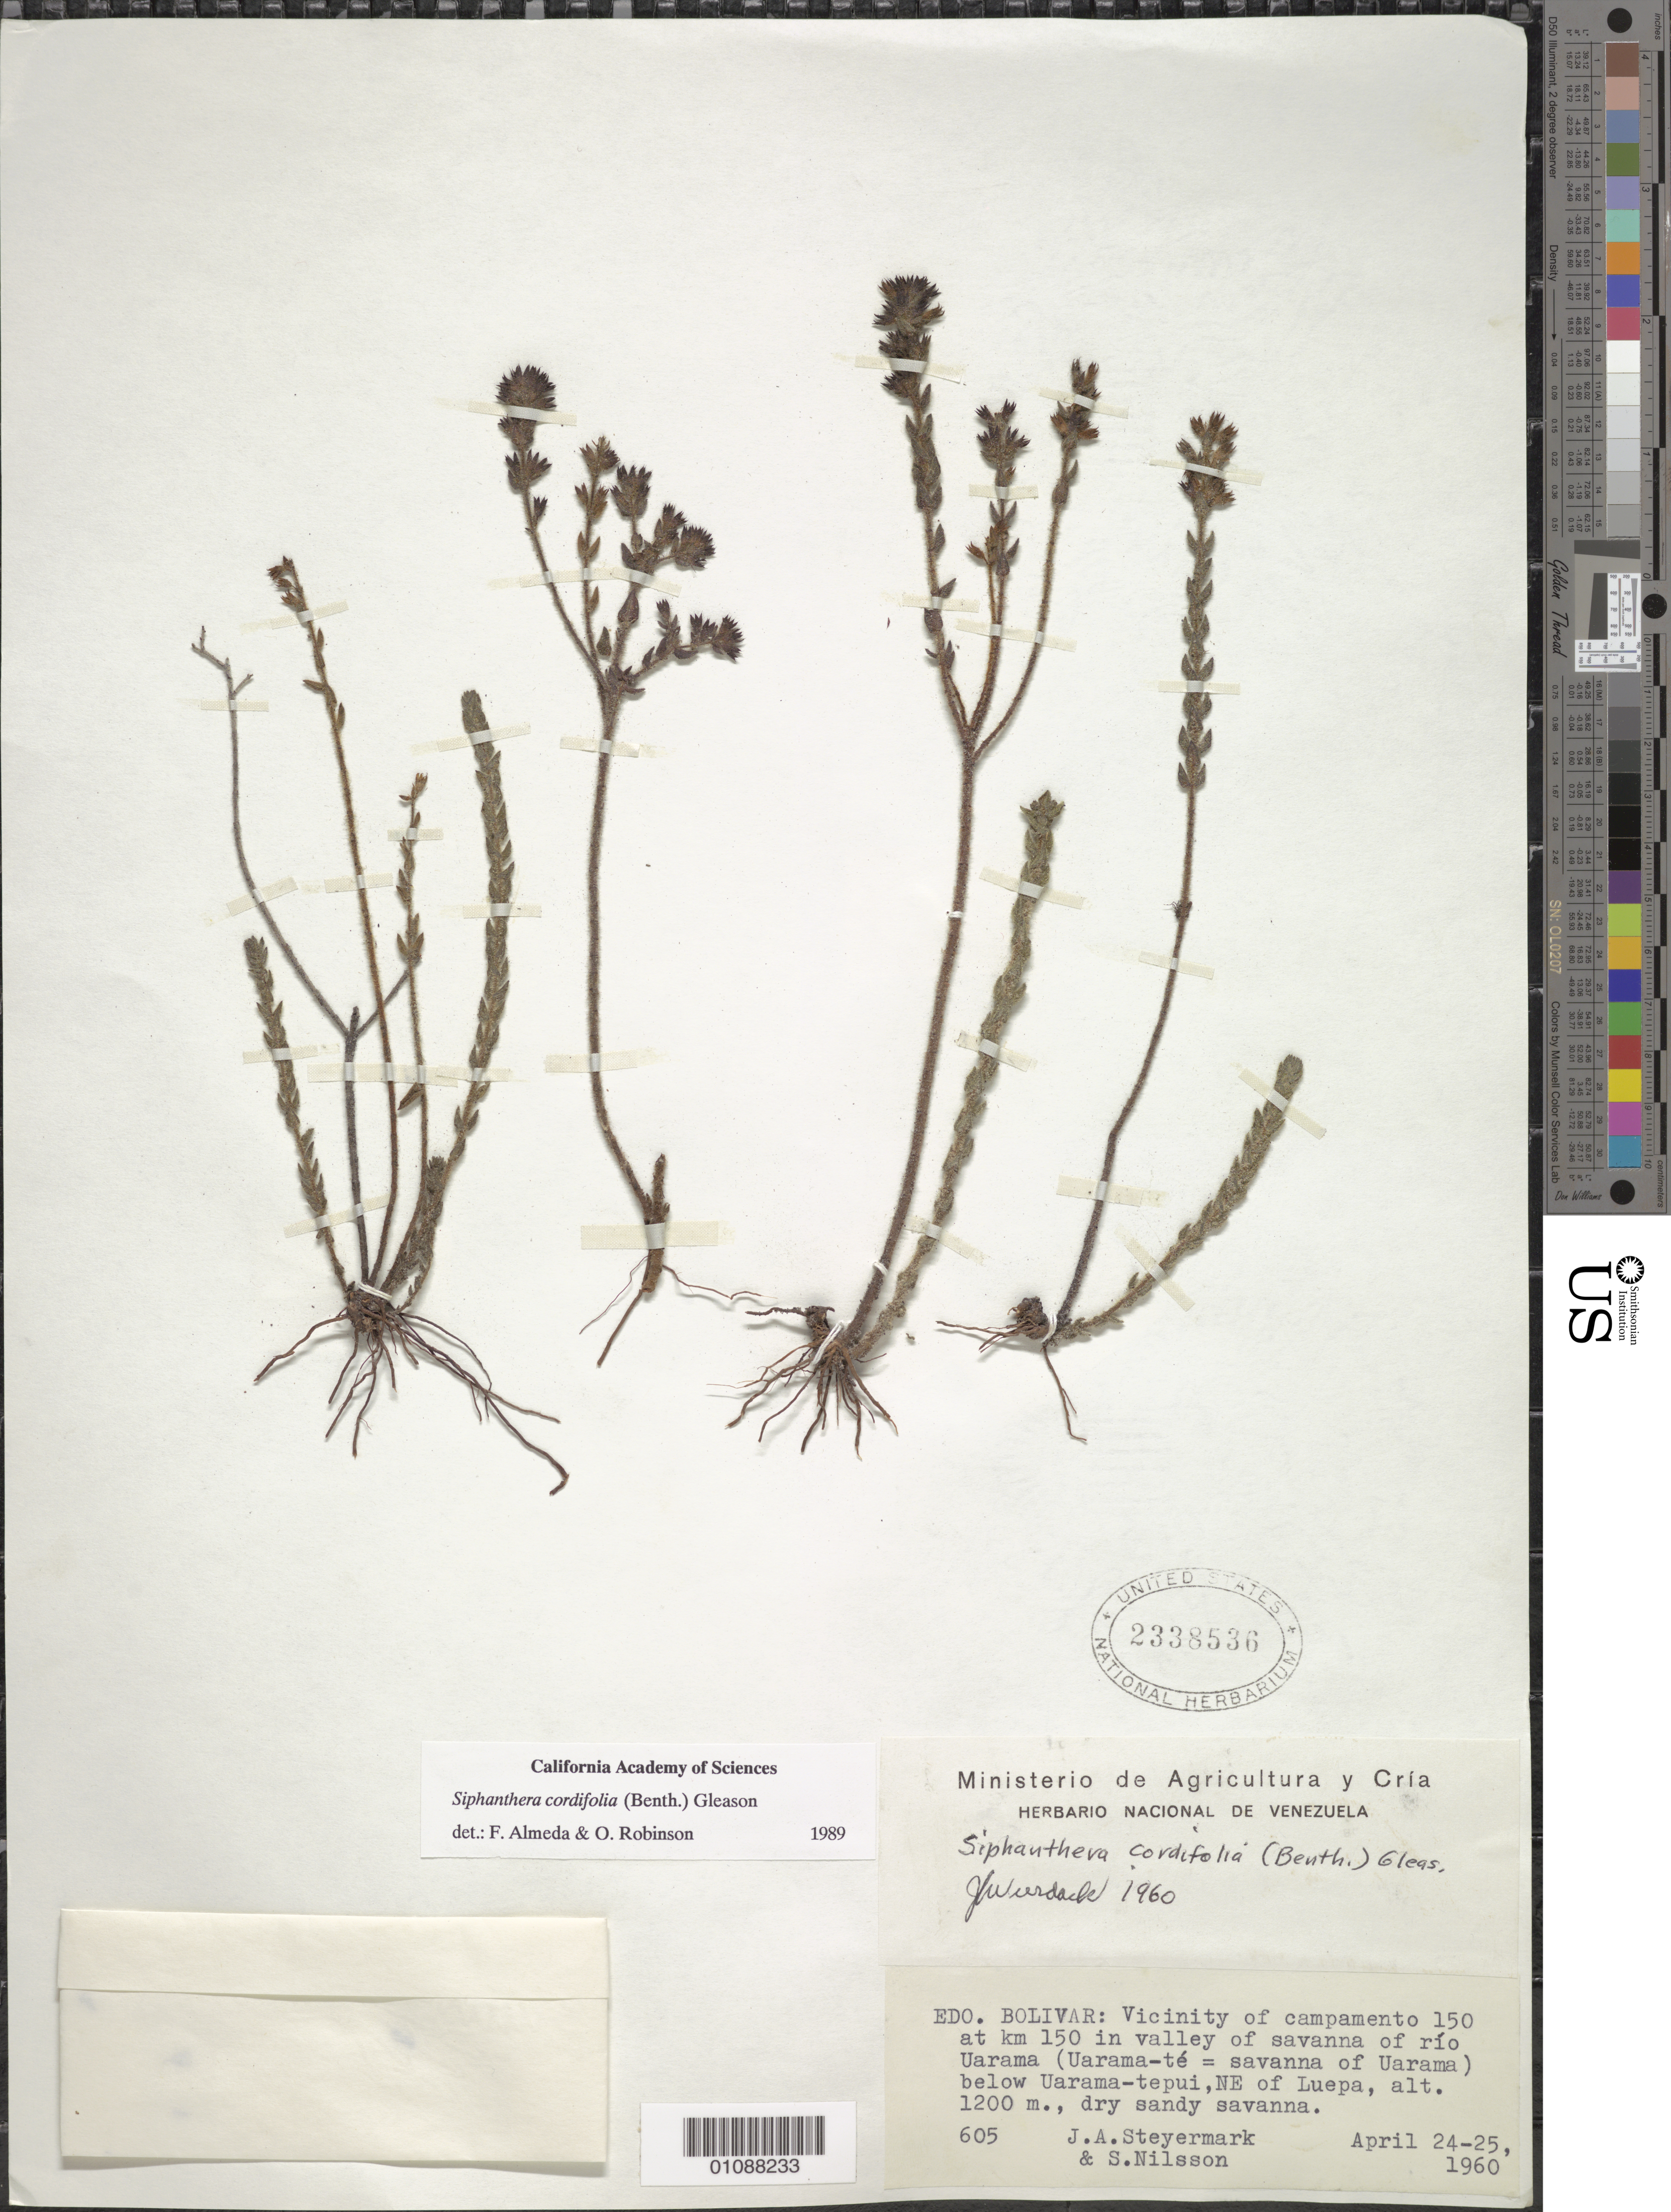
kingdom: Plantae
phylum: Tracheophyta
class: Magnoliopsida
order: Myrtales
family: Melastomataceae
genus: Siphanthera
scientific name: Siphanthera cordifolia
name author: (Benth.) Gleason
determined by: Almeda, F.; Robinson, O. R.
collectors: J. Steyermark & S. Nilsson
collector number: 605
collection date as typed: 24-Apr-60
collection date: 1960-04-24/1960-04-25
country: Venezuela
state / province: Bolívar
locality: Vicinity of road campamento 150 at km. 150 in valley of savanna of Rio Uarama below Uarama-tepui- northeast of Luepa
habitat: Dry sandy savanna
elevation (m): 1220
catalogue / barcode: US 2338536